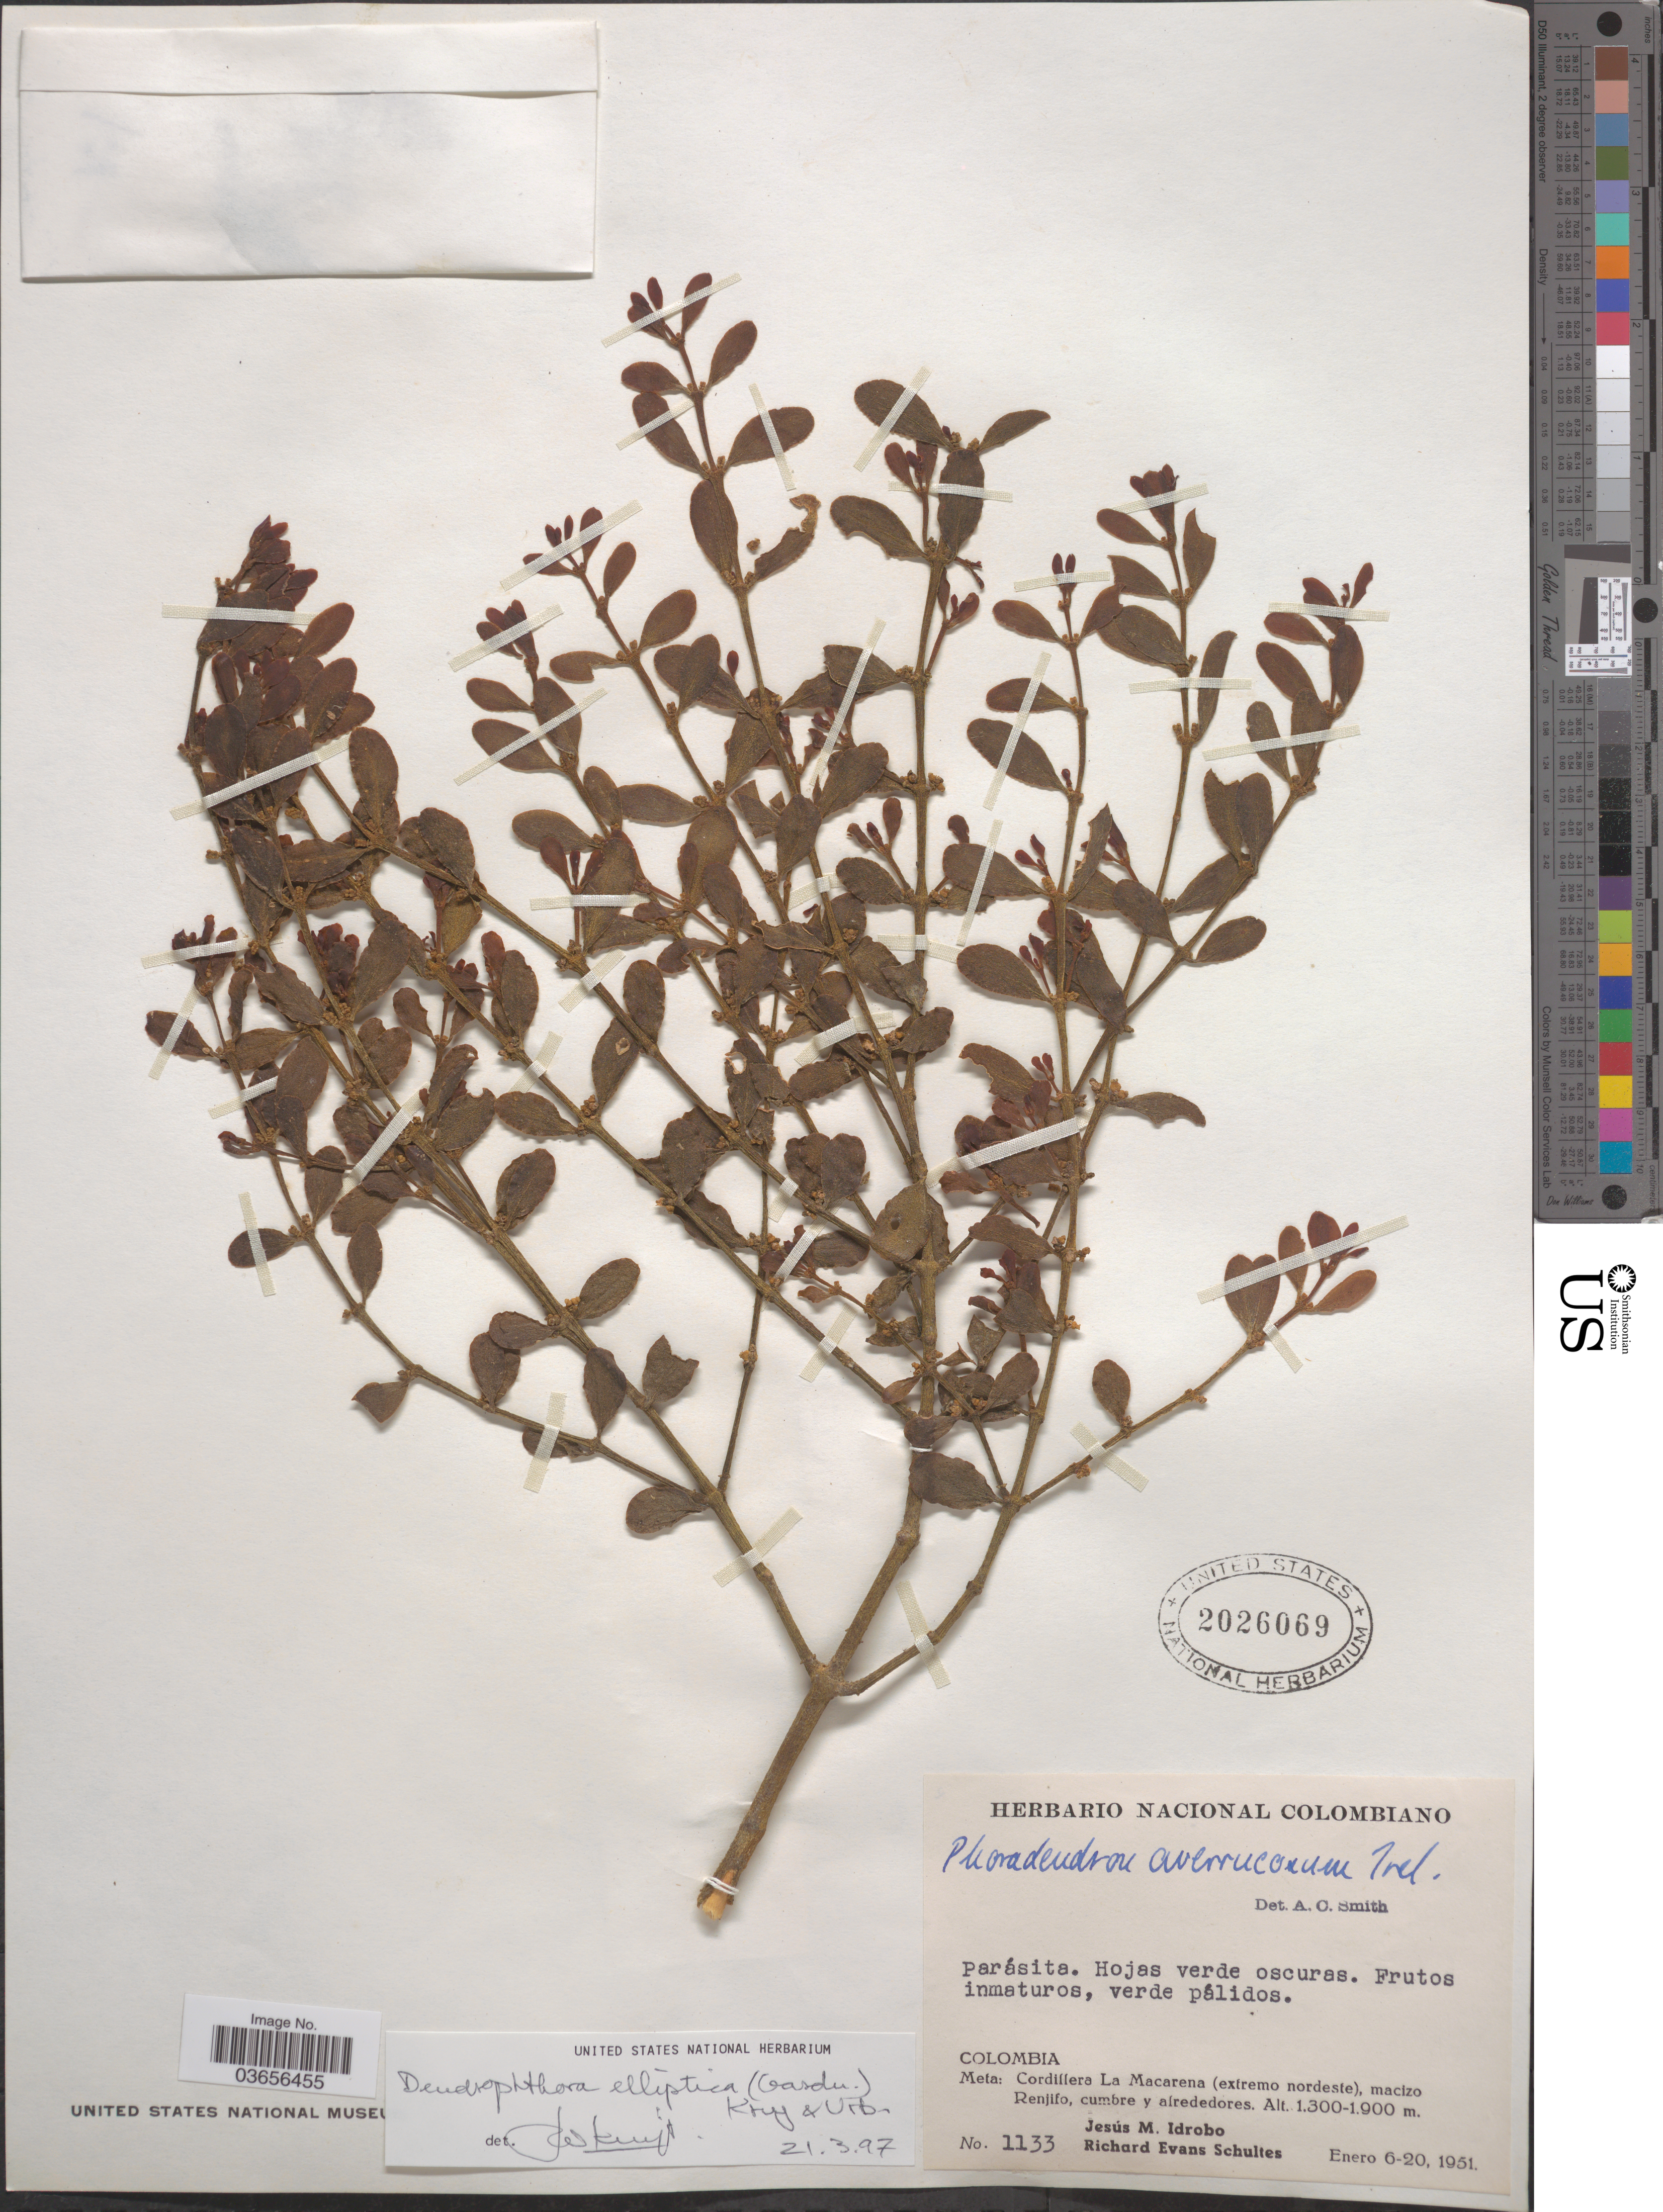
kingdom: Plantae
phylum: Tracheophyta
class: Magnoliopsida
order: Santalales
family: Viscaceae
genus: Dendrophthora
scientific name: Dendrophthora elliptica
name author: (Gardner) Krug & Urb.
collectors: J. M. Idrobo & R. E. Schultes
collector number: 1133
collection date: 1951-01-06/1951-01-20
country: Colombia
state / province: Meta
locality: Cordillera La Macarena (extremo nordeste), macizo Renjifo, cumbre y alrededores.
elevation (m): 1300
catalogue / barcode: US 2026069